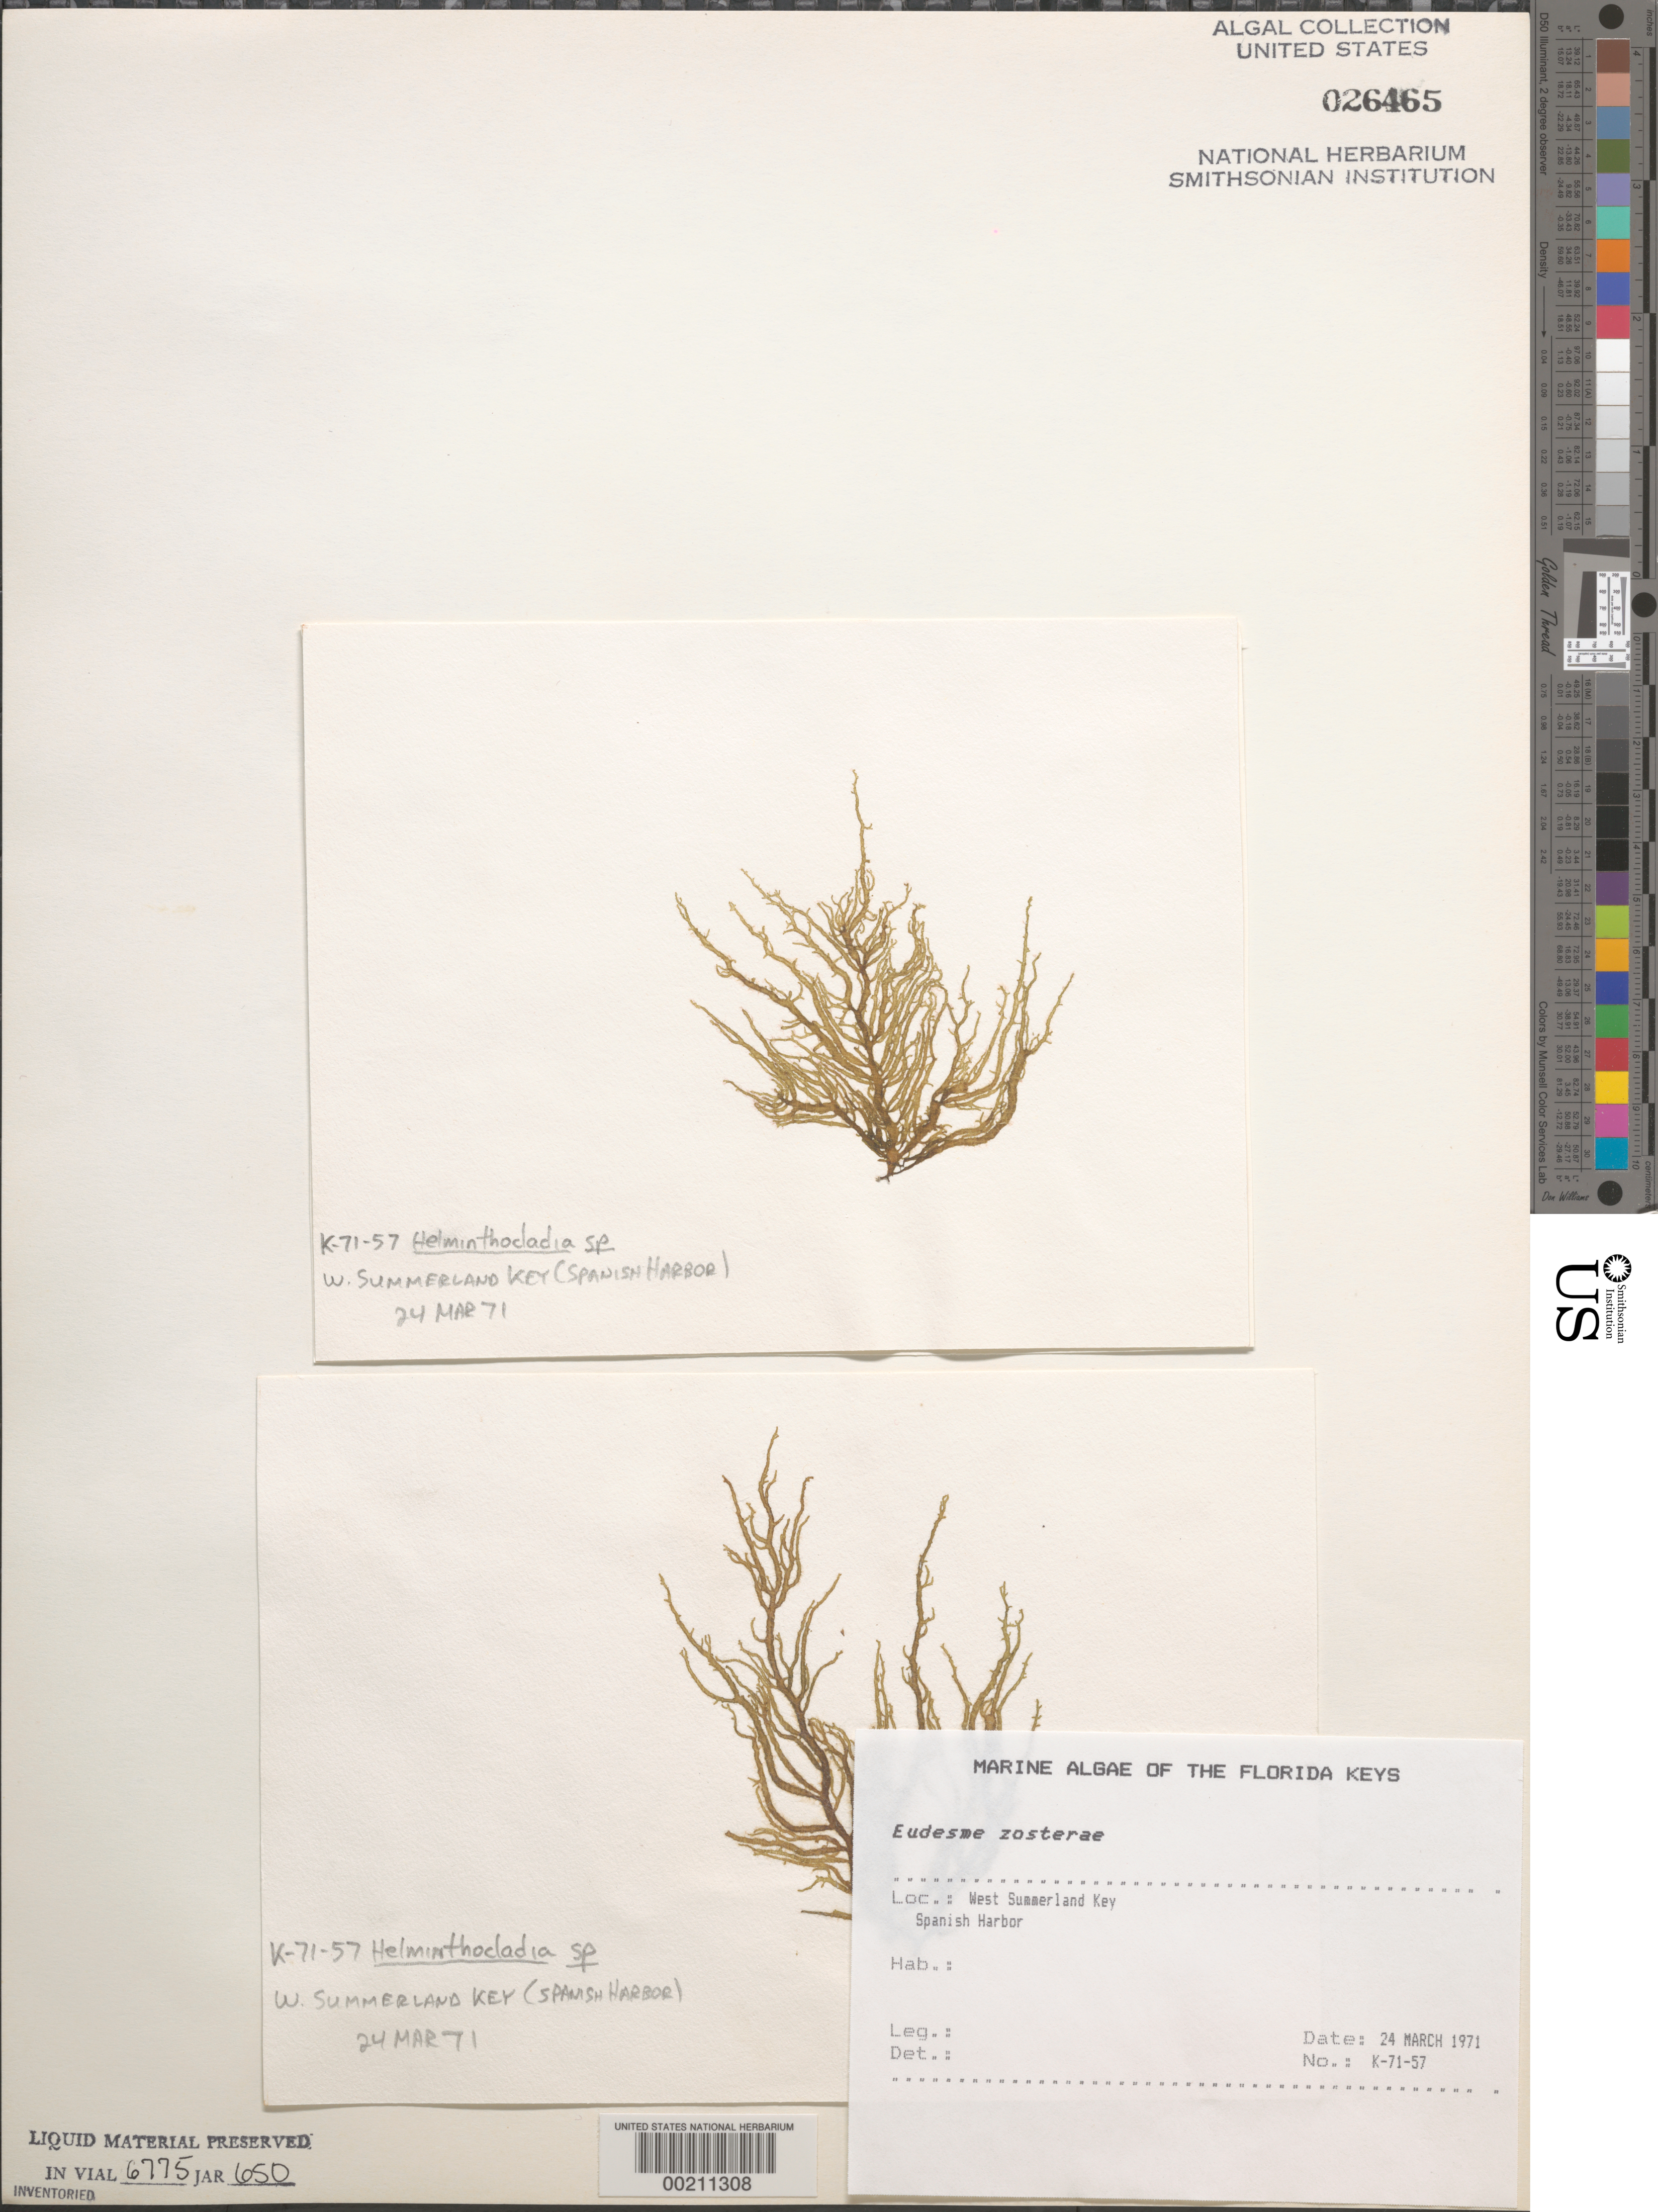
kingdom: Chromista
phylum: Ochrophyta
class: Phaeophyceae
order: Ectocarpales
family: Chordariaceae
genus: Cladosiphon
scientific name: Cladosiphon zosterae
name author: (J. Agardh) Kylin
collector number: K-71-57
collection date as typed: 24 Mar 1971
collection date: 1971-03-24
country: United States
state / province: Florida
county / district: Monroe County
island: West Summerland Key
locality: Spanish Harbor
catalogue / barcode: US 26465